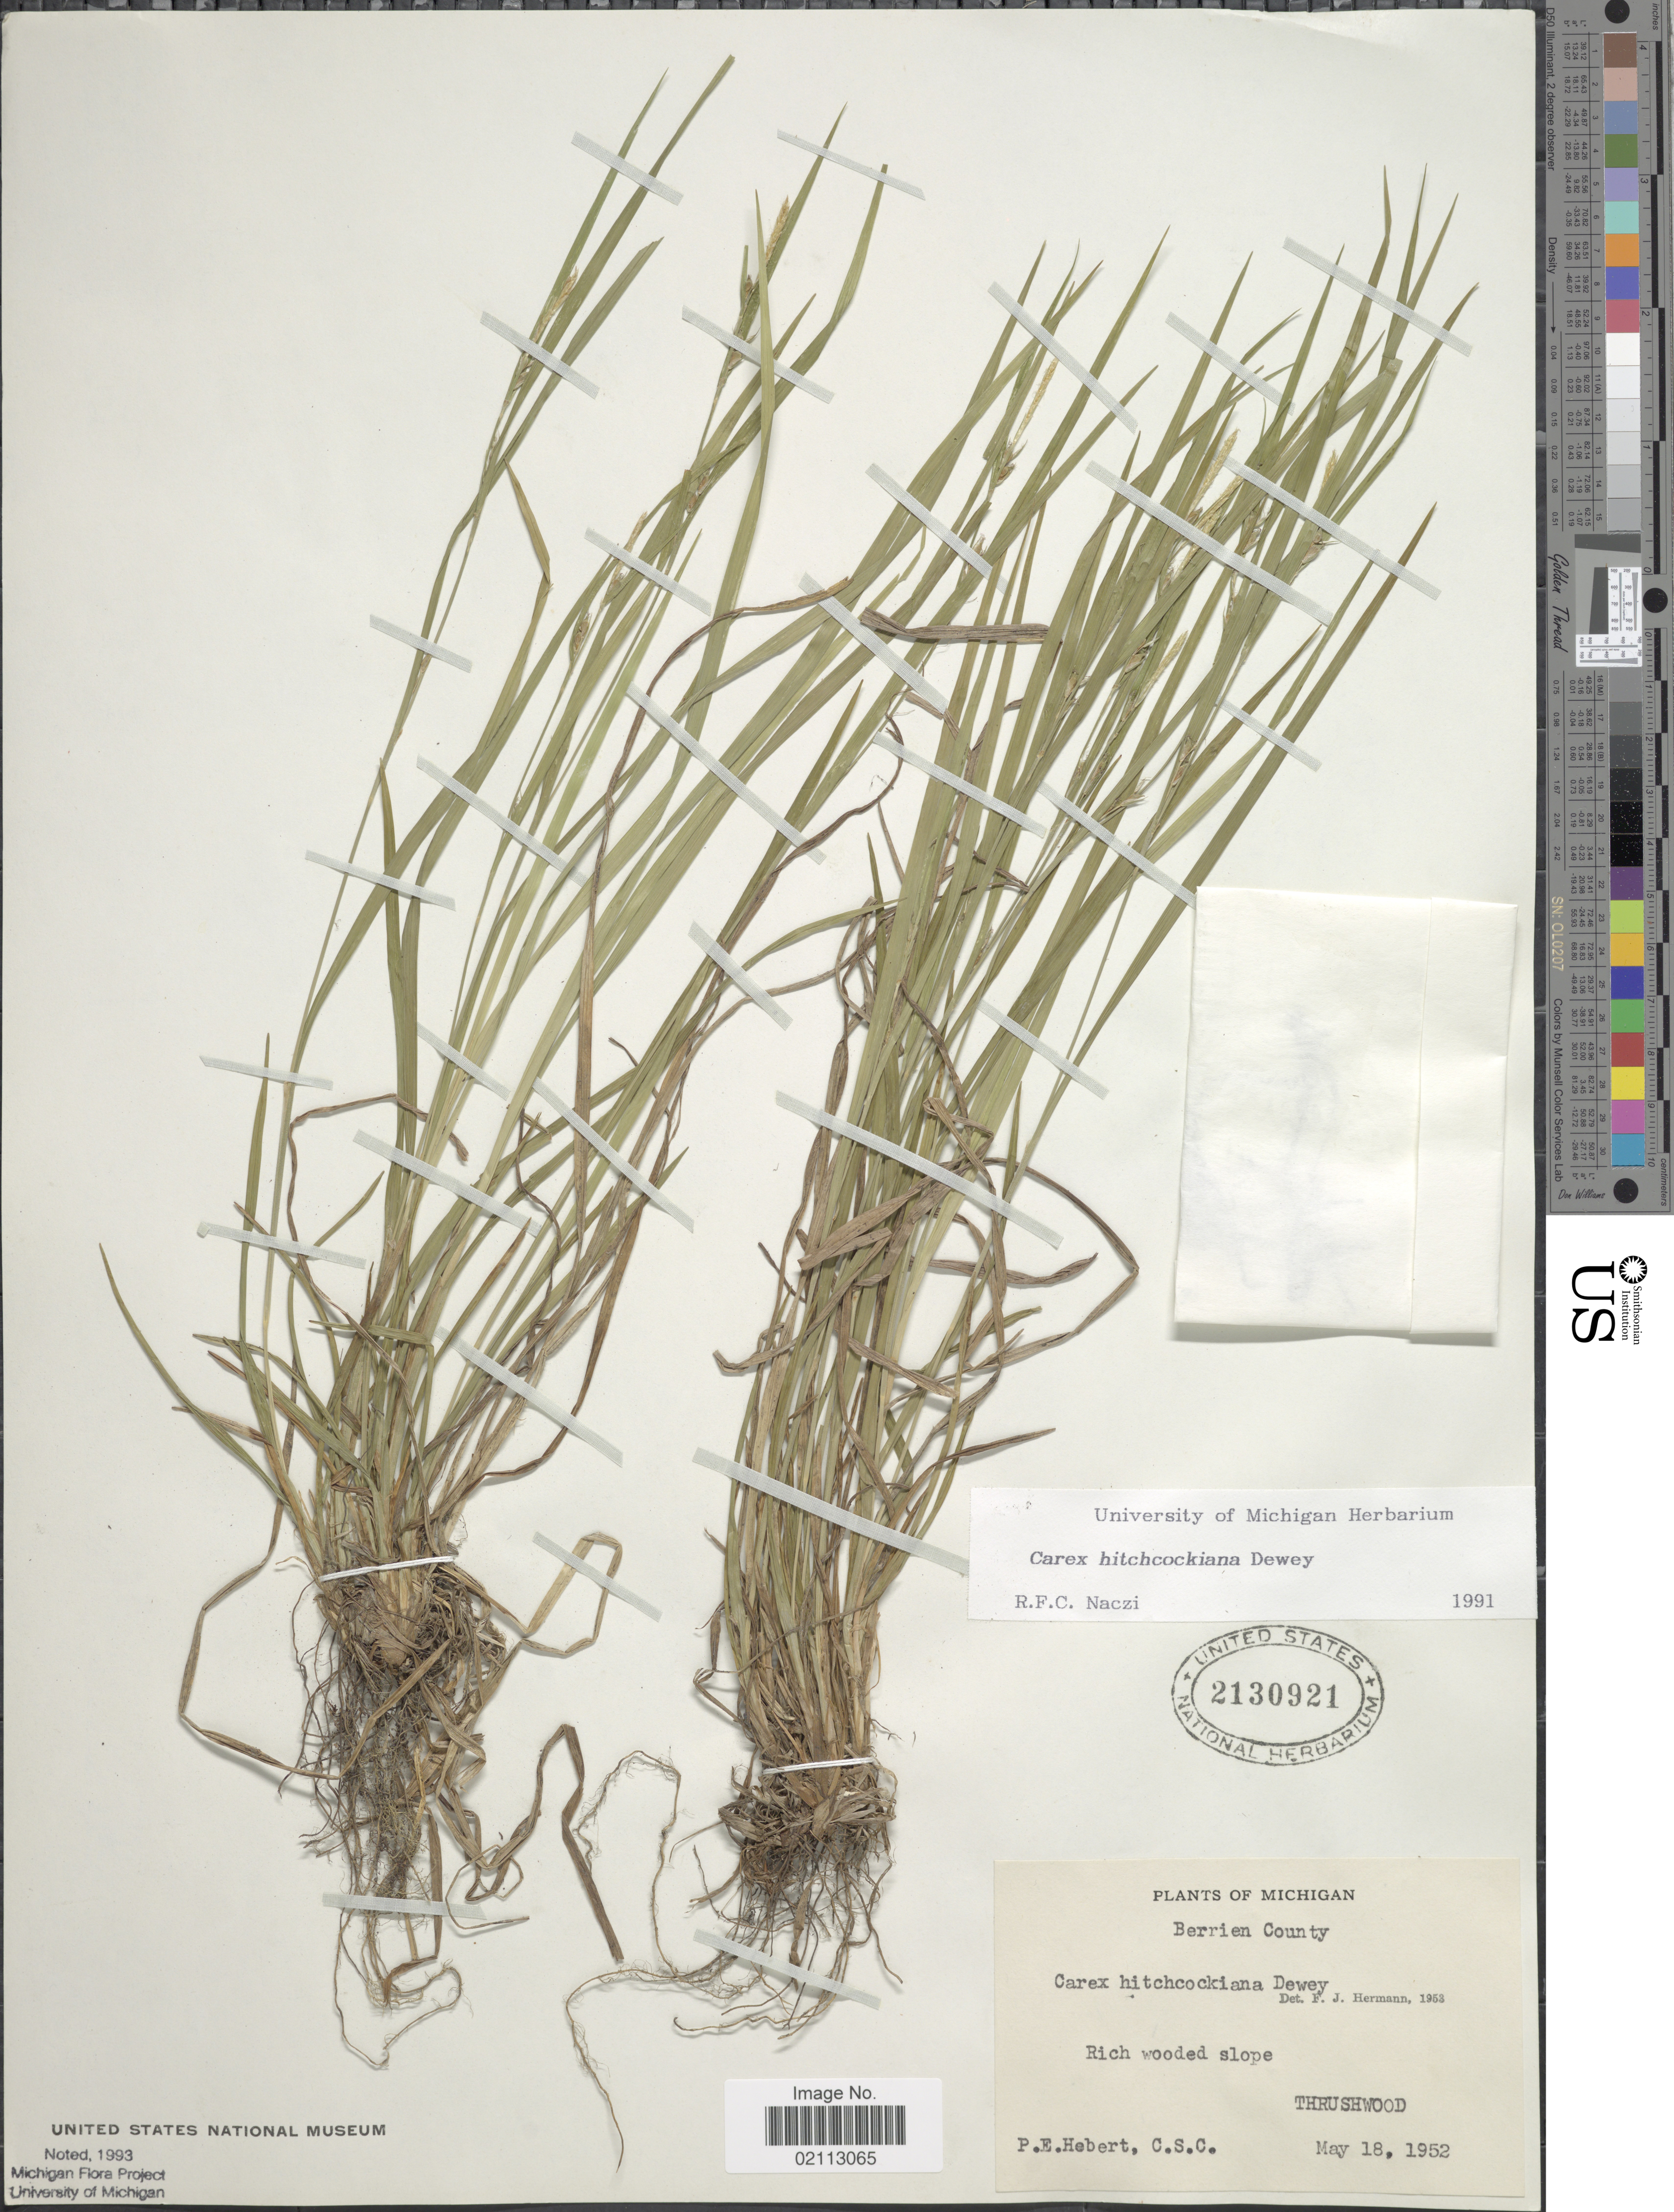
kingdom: Plantae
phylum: Tracheophyta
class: Liliopsida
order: Poales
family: Cyperaceae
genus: Carex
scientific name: Carex hitchcockiana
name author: Dewey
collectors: P. Hebert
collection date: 1952-05-18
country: United States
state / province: Michigan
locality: Berrien County. Rich wooded slope, Thrushwood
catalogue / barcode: US 2130921